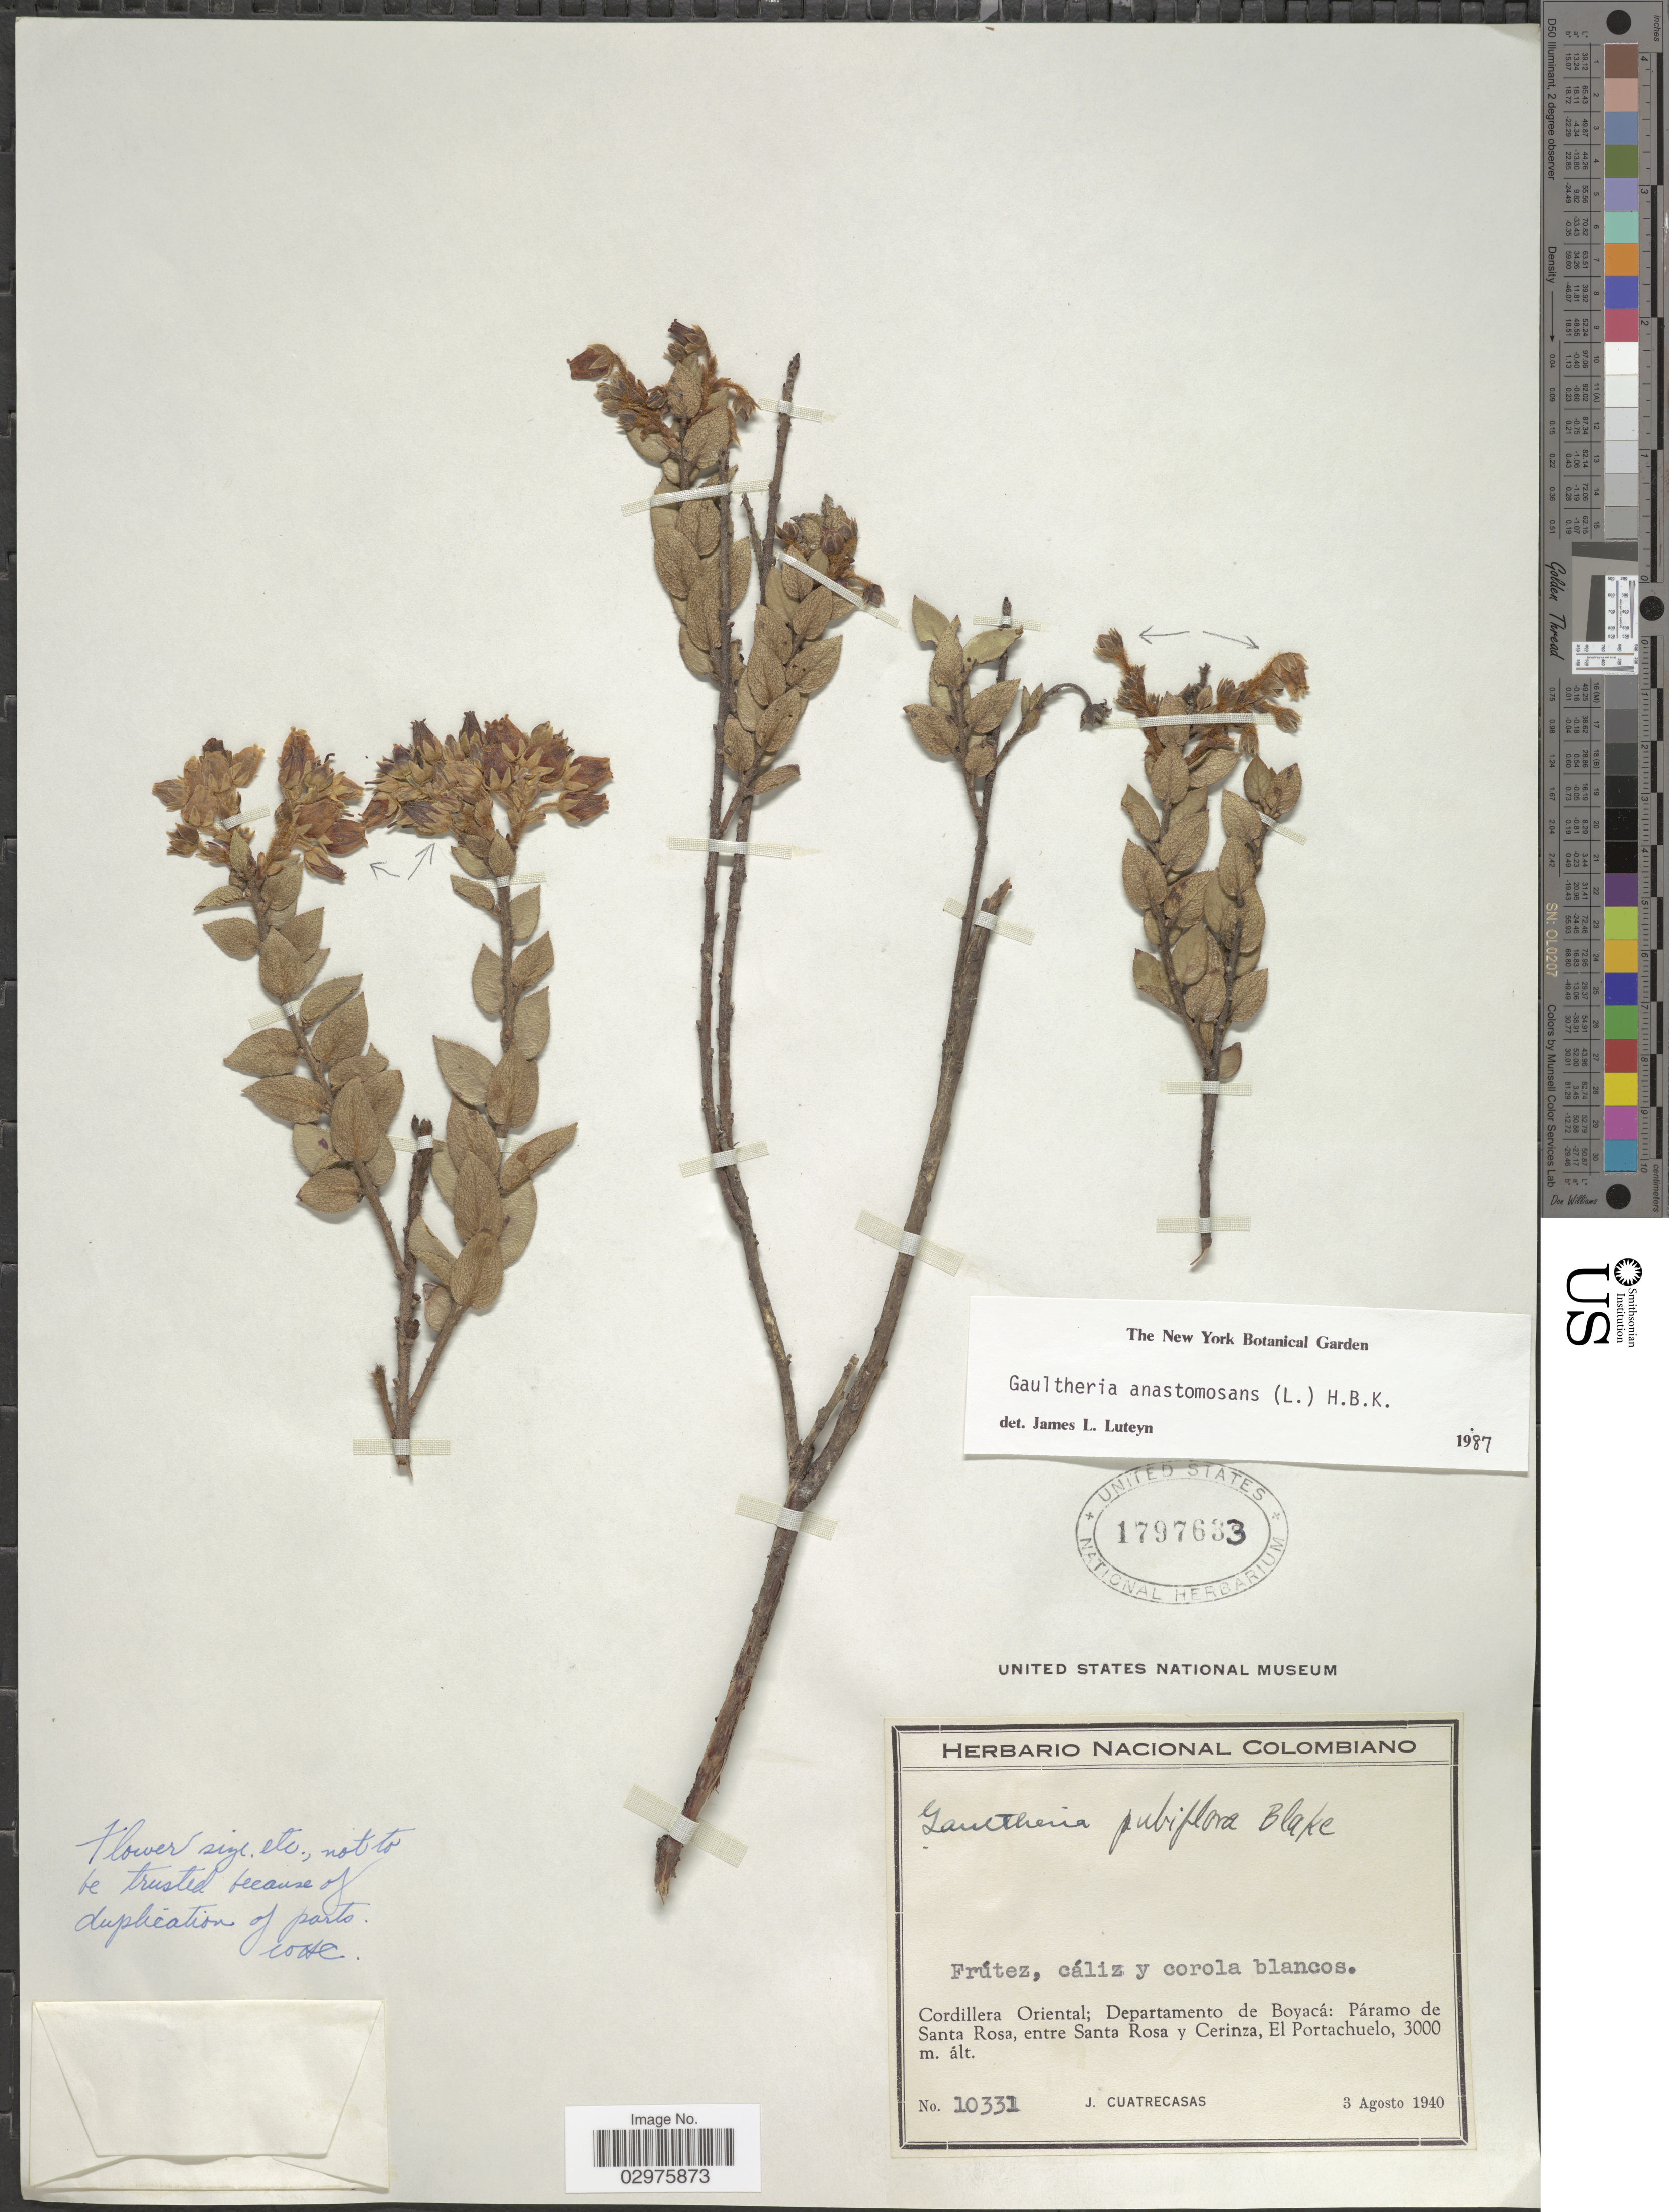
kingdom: Plantae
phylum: Tracheophyta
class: Magnoliopsida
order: Ericales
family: Ericaceae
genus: Gaultheria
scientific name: Gaultheria anastomosans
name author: (L. f.) Kunth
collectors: J. Cuatrecasas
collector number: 10331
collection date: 1940-08-03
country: Colombia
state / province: Boyacá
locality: Cordillera Oriental; Departamento de Boyacá: Páramo de Santa Rosa, entre Santa Rosa y Cerinza, El Portachuelo.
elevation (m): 3000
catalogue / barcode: US 1797633